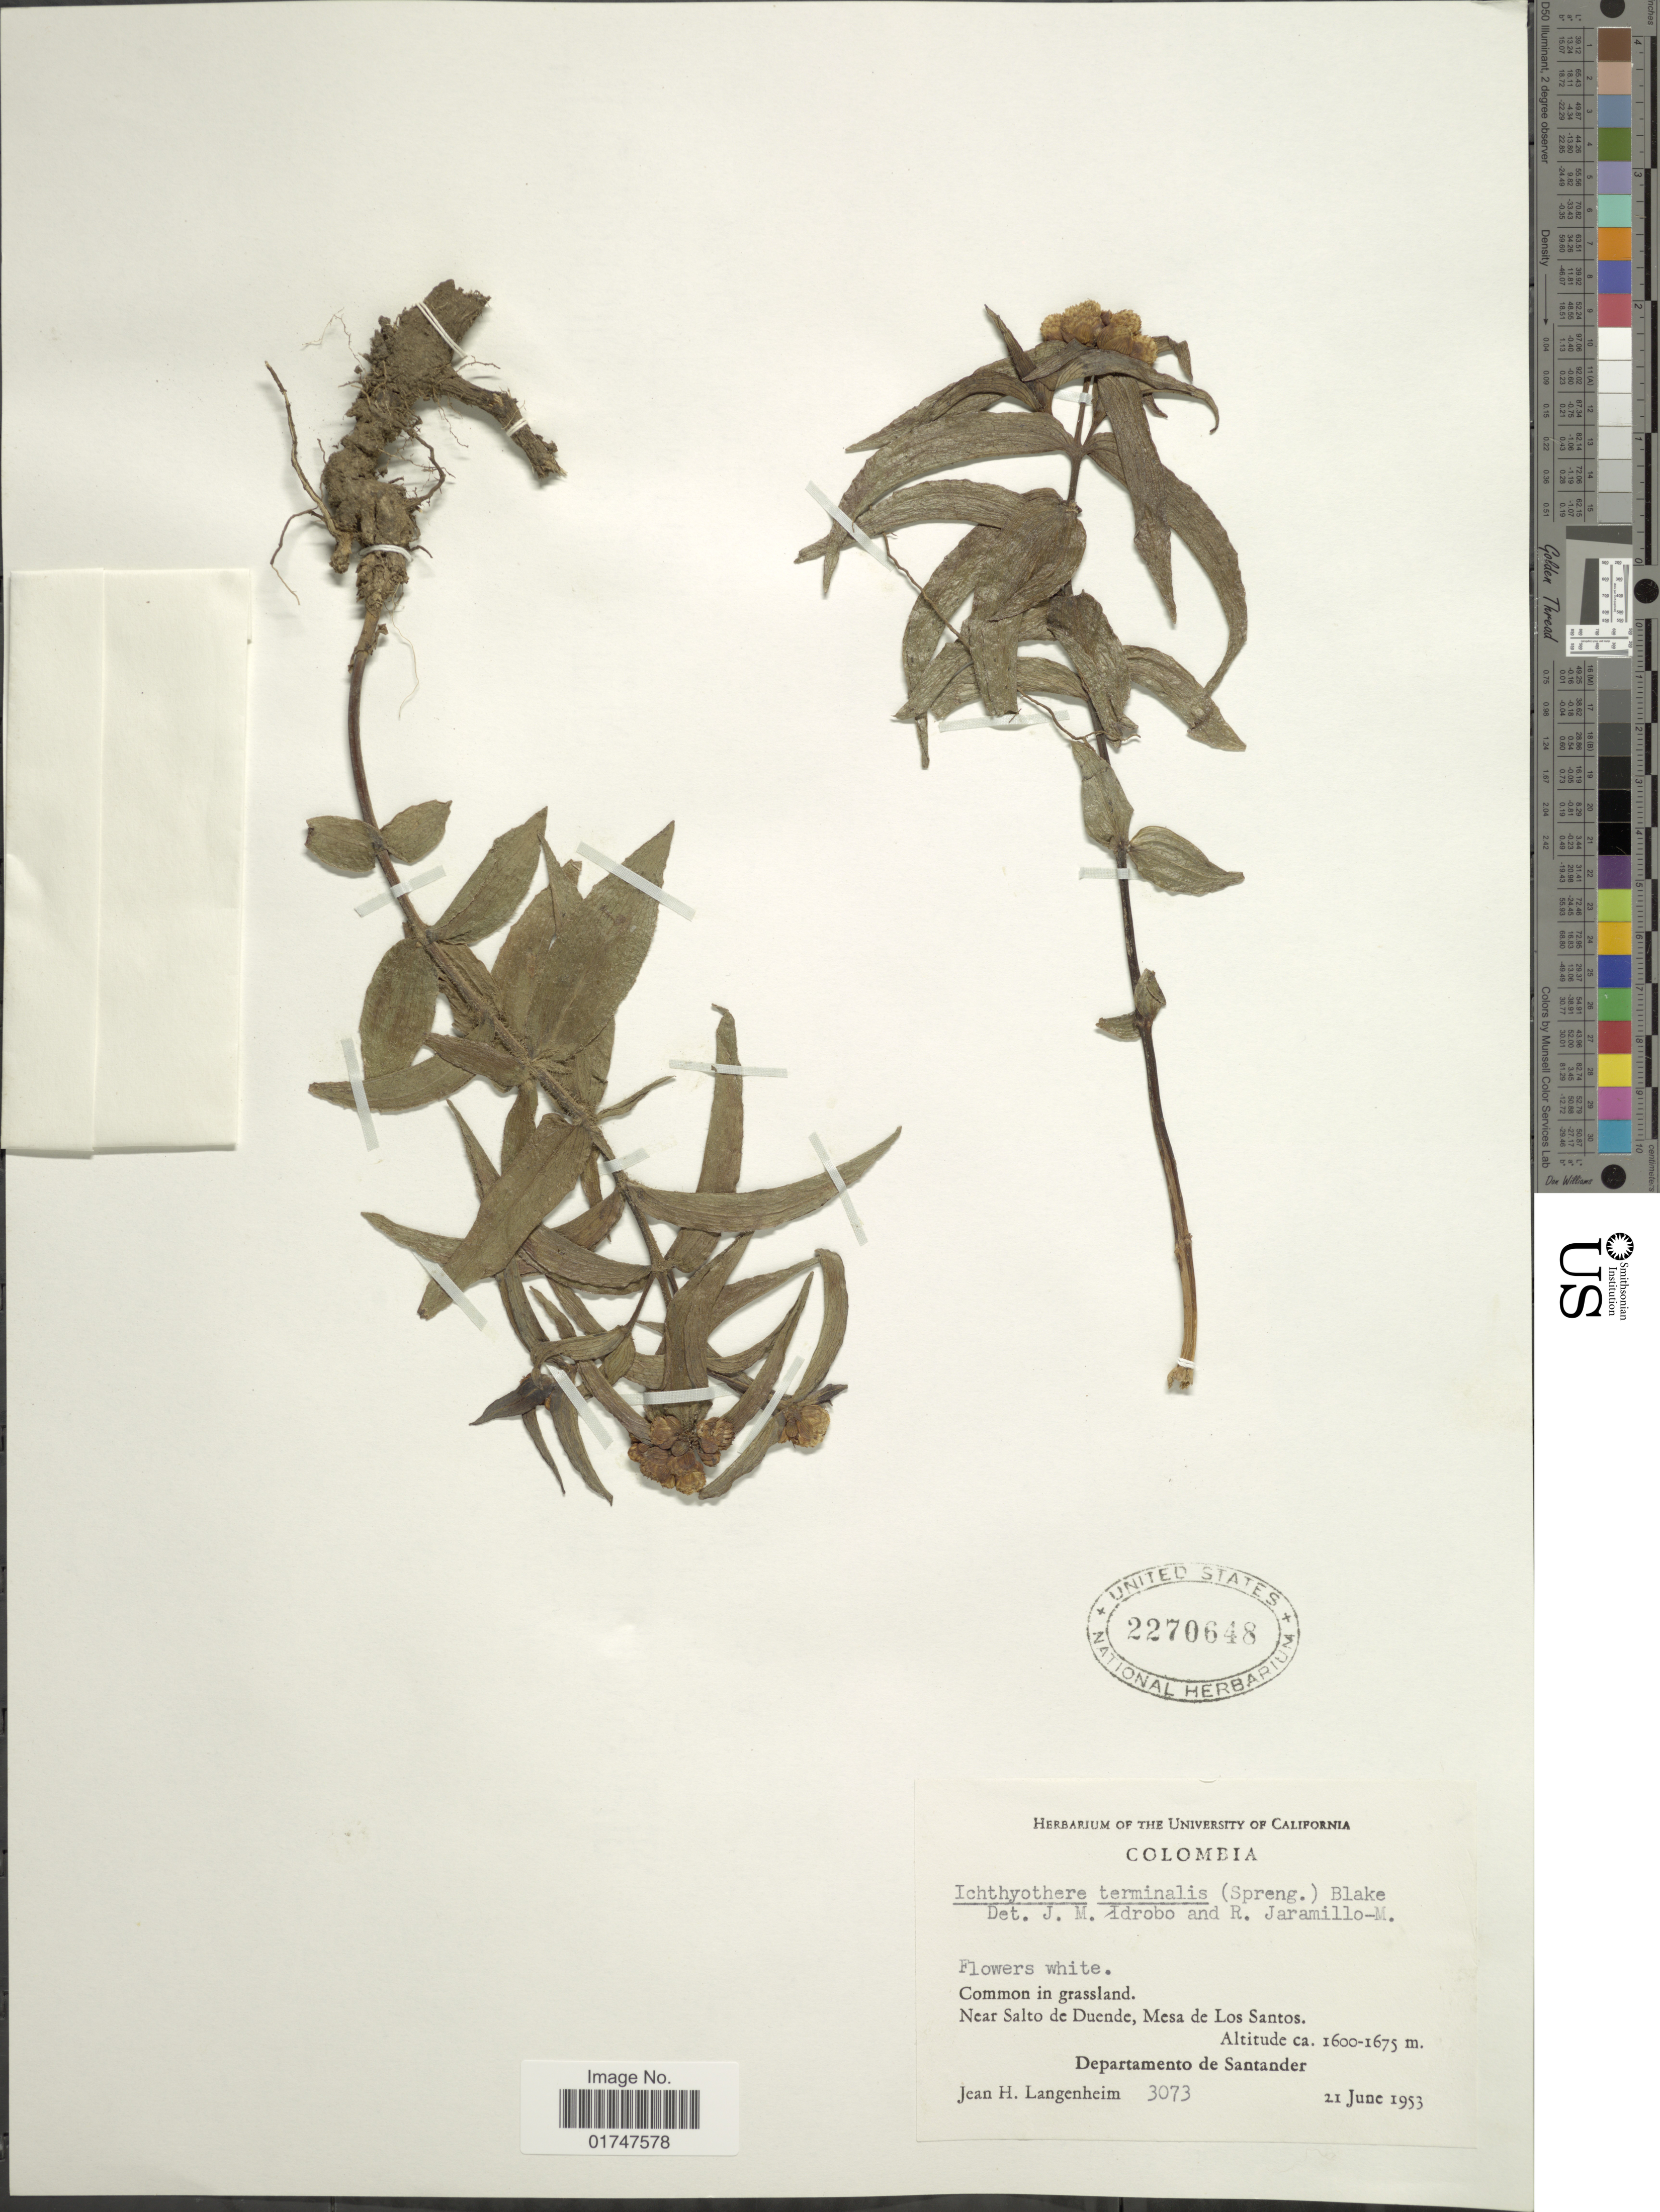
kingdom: Plantae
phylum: Tracheophyta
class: Magnoliopsida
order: Asterales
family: Asteraceae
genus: Ichthyothere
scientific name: Ichthyothere terminalis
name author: (Spreng.) S.F. Blake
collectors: J. H. Langenheim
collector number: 3073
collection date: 1953-06-21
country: Colombia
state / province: Santander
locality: Near Salto de Duende, Mesa de Los Santos. Departamento de Santander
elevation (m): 1600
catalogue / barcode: US 2270648